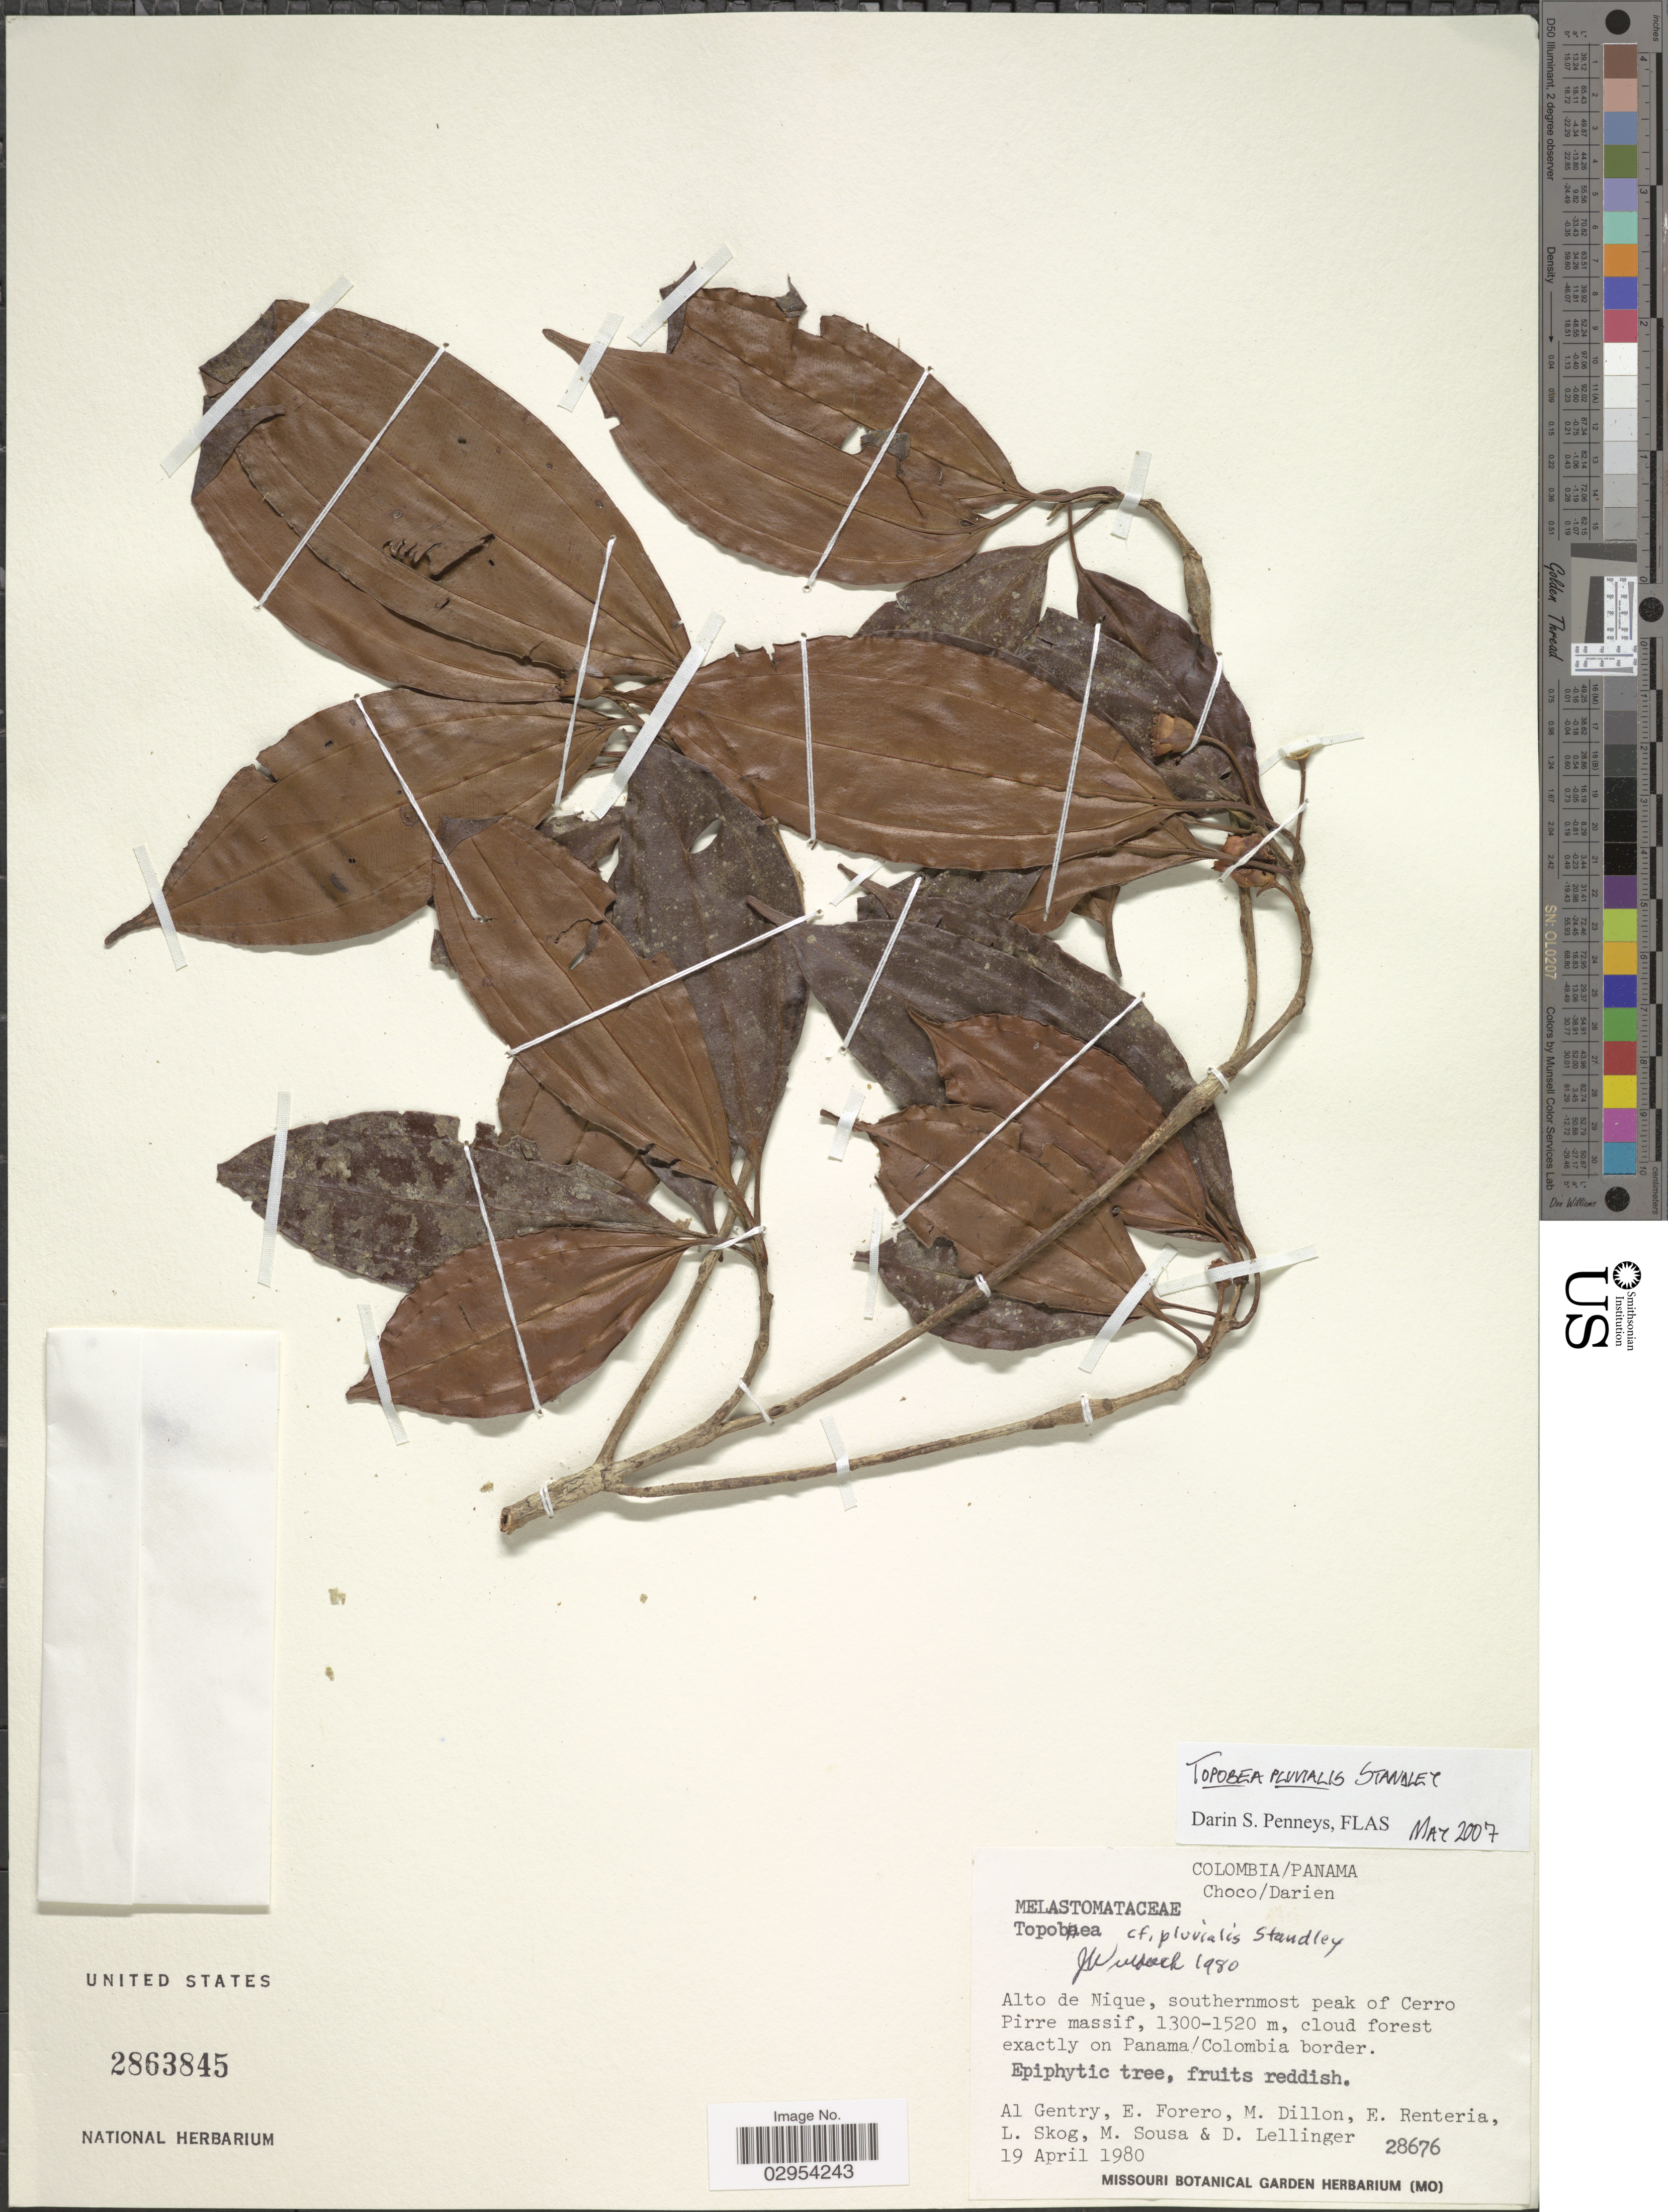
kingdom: Plantae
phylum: Tracheophyta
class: Magnoliopsida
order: Myrtales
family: Melastomataceae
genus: Topobea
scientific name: Topobea pluvialis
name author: Standl.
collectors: A. H. Gentry, E. Forero, M. O. Dillon, E. Renteria & et al.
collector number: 28676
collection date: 1980-04-19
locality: Colombia/Panama, Choco/Darien. Alto de Nique, southernmost peak of Cerro Pirre massif, cloud forest exactly on Panama/Colombia border.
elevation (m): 1300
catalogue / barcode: US 2863845